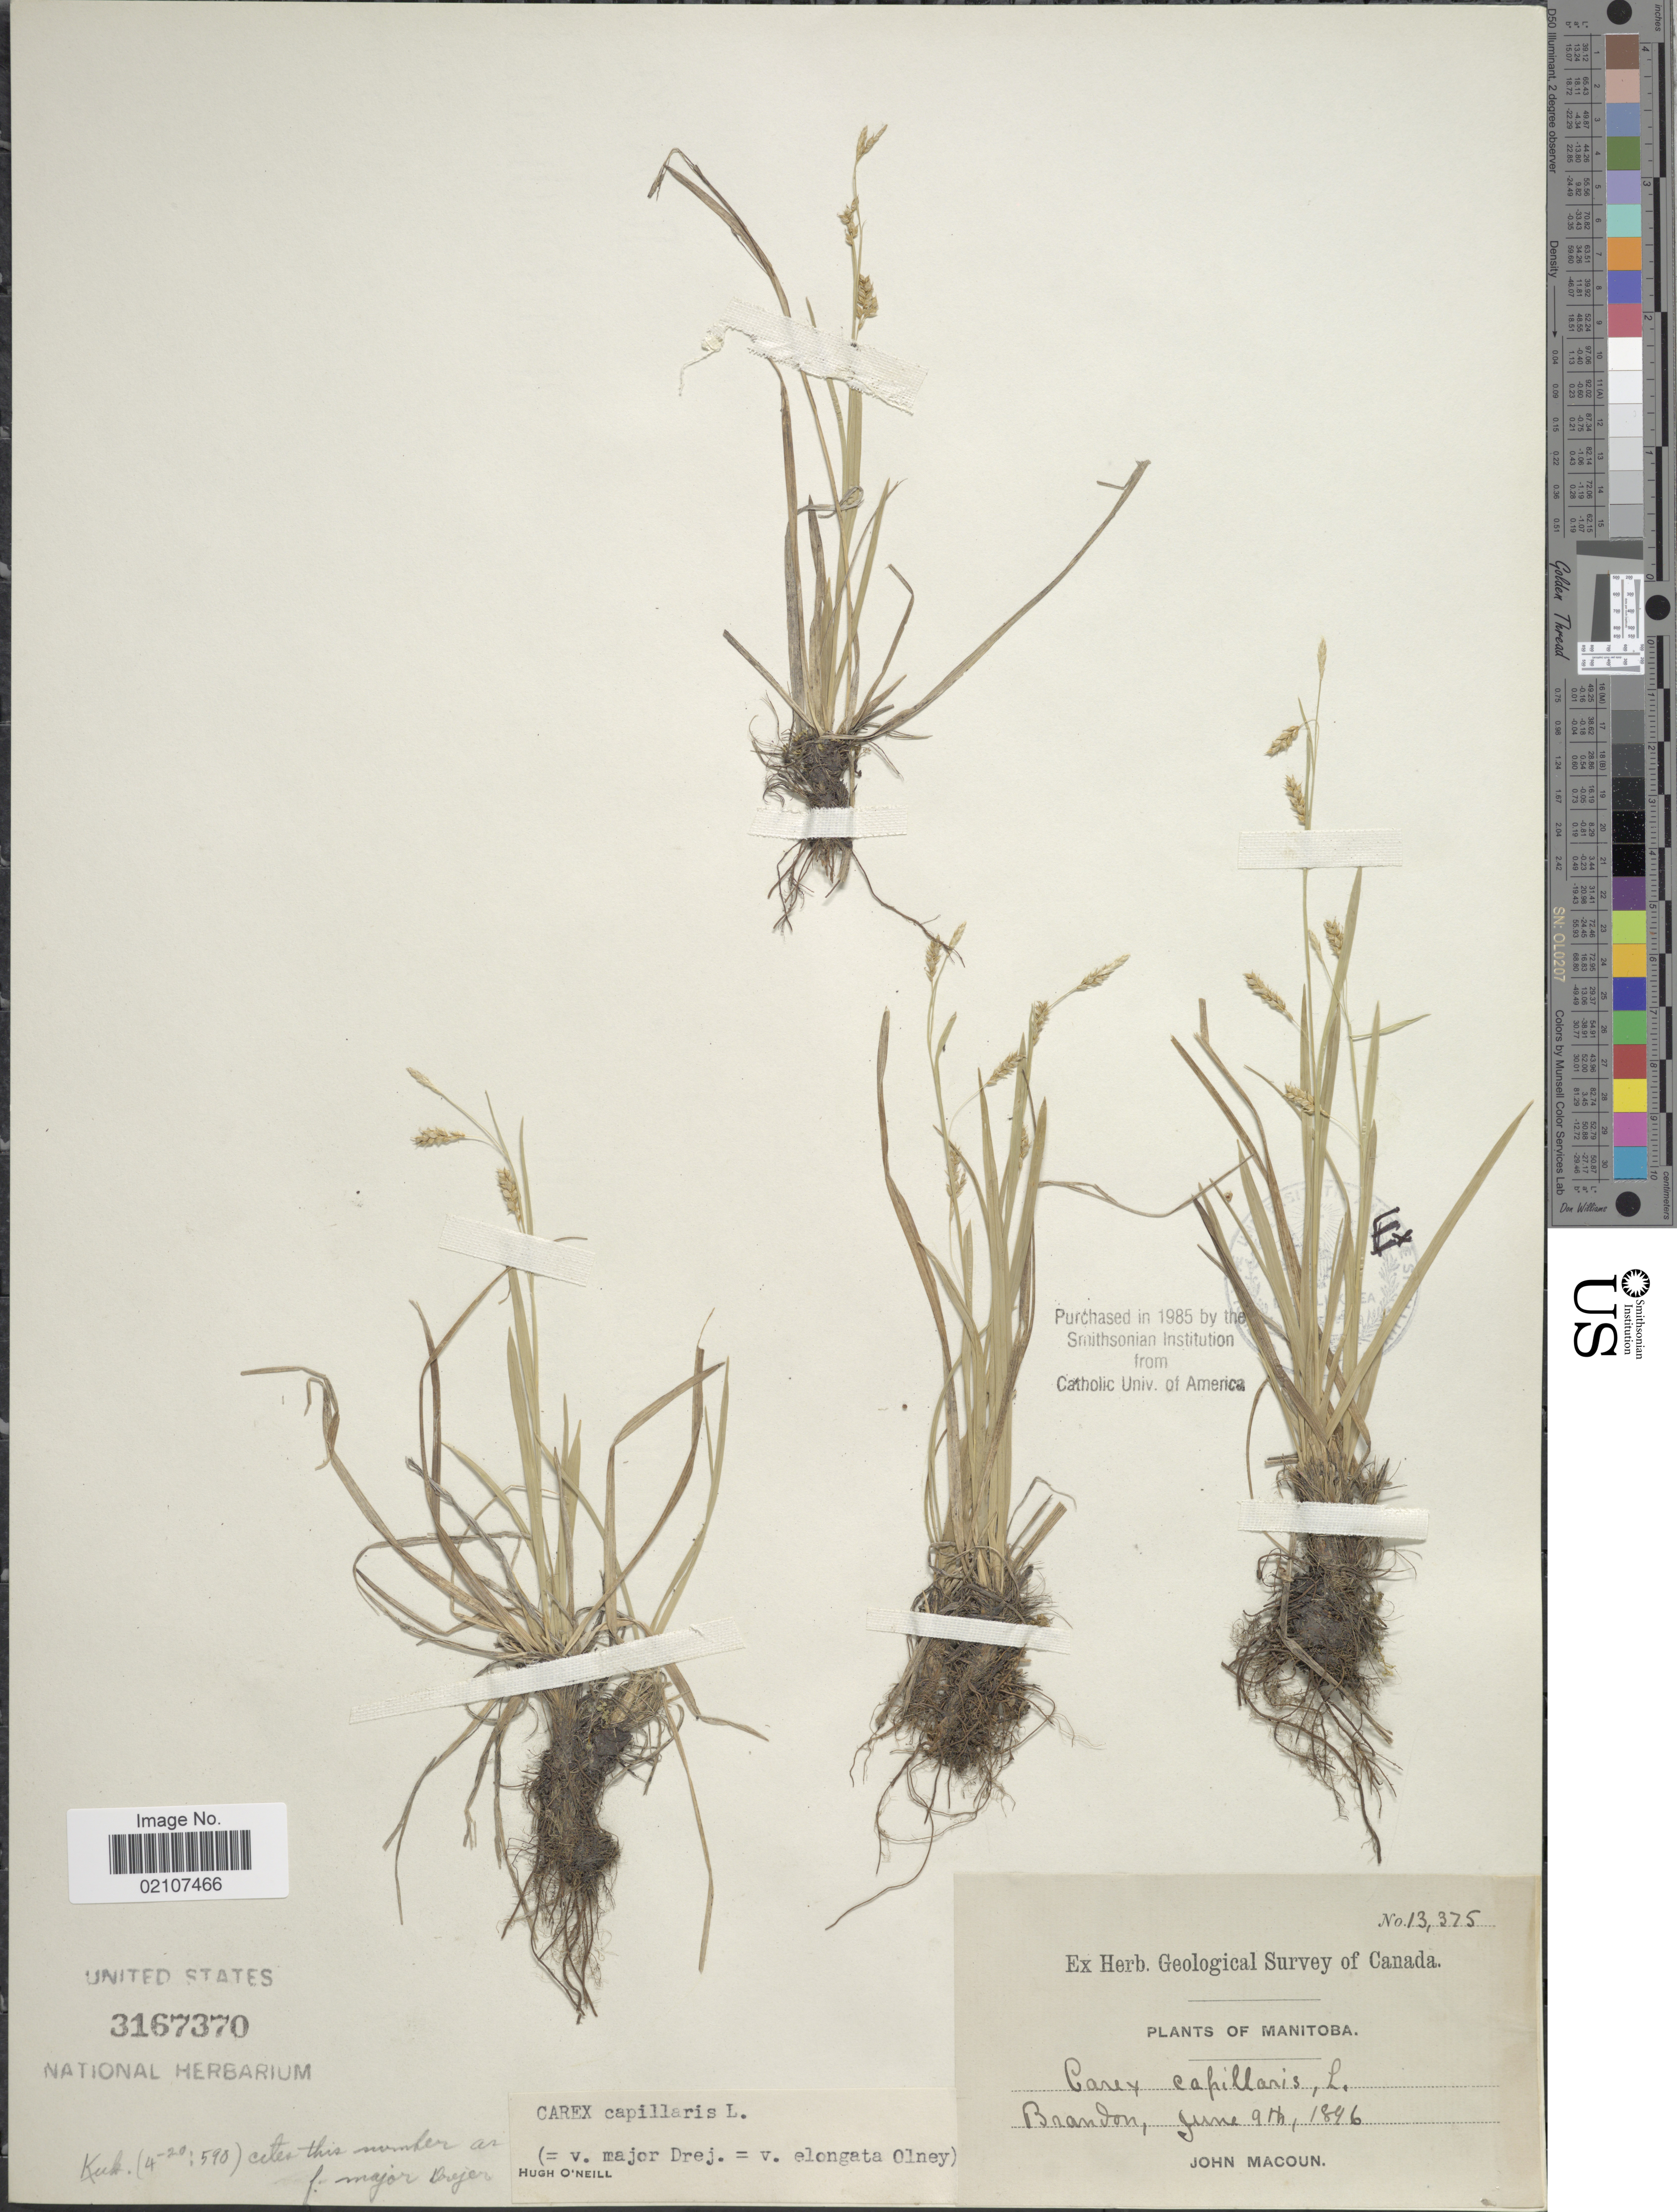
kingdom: Plantae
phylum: Tracheophyta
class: Liliopsida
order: Poales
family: Cyperaceae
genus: Carex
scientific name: Carex capillaris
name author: L.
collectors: J. Macoun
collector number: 13375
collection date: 1896-06-09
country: Canada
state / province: Manitoba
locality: Brandon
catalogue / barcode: US 3167370